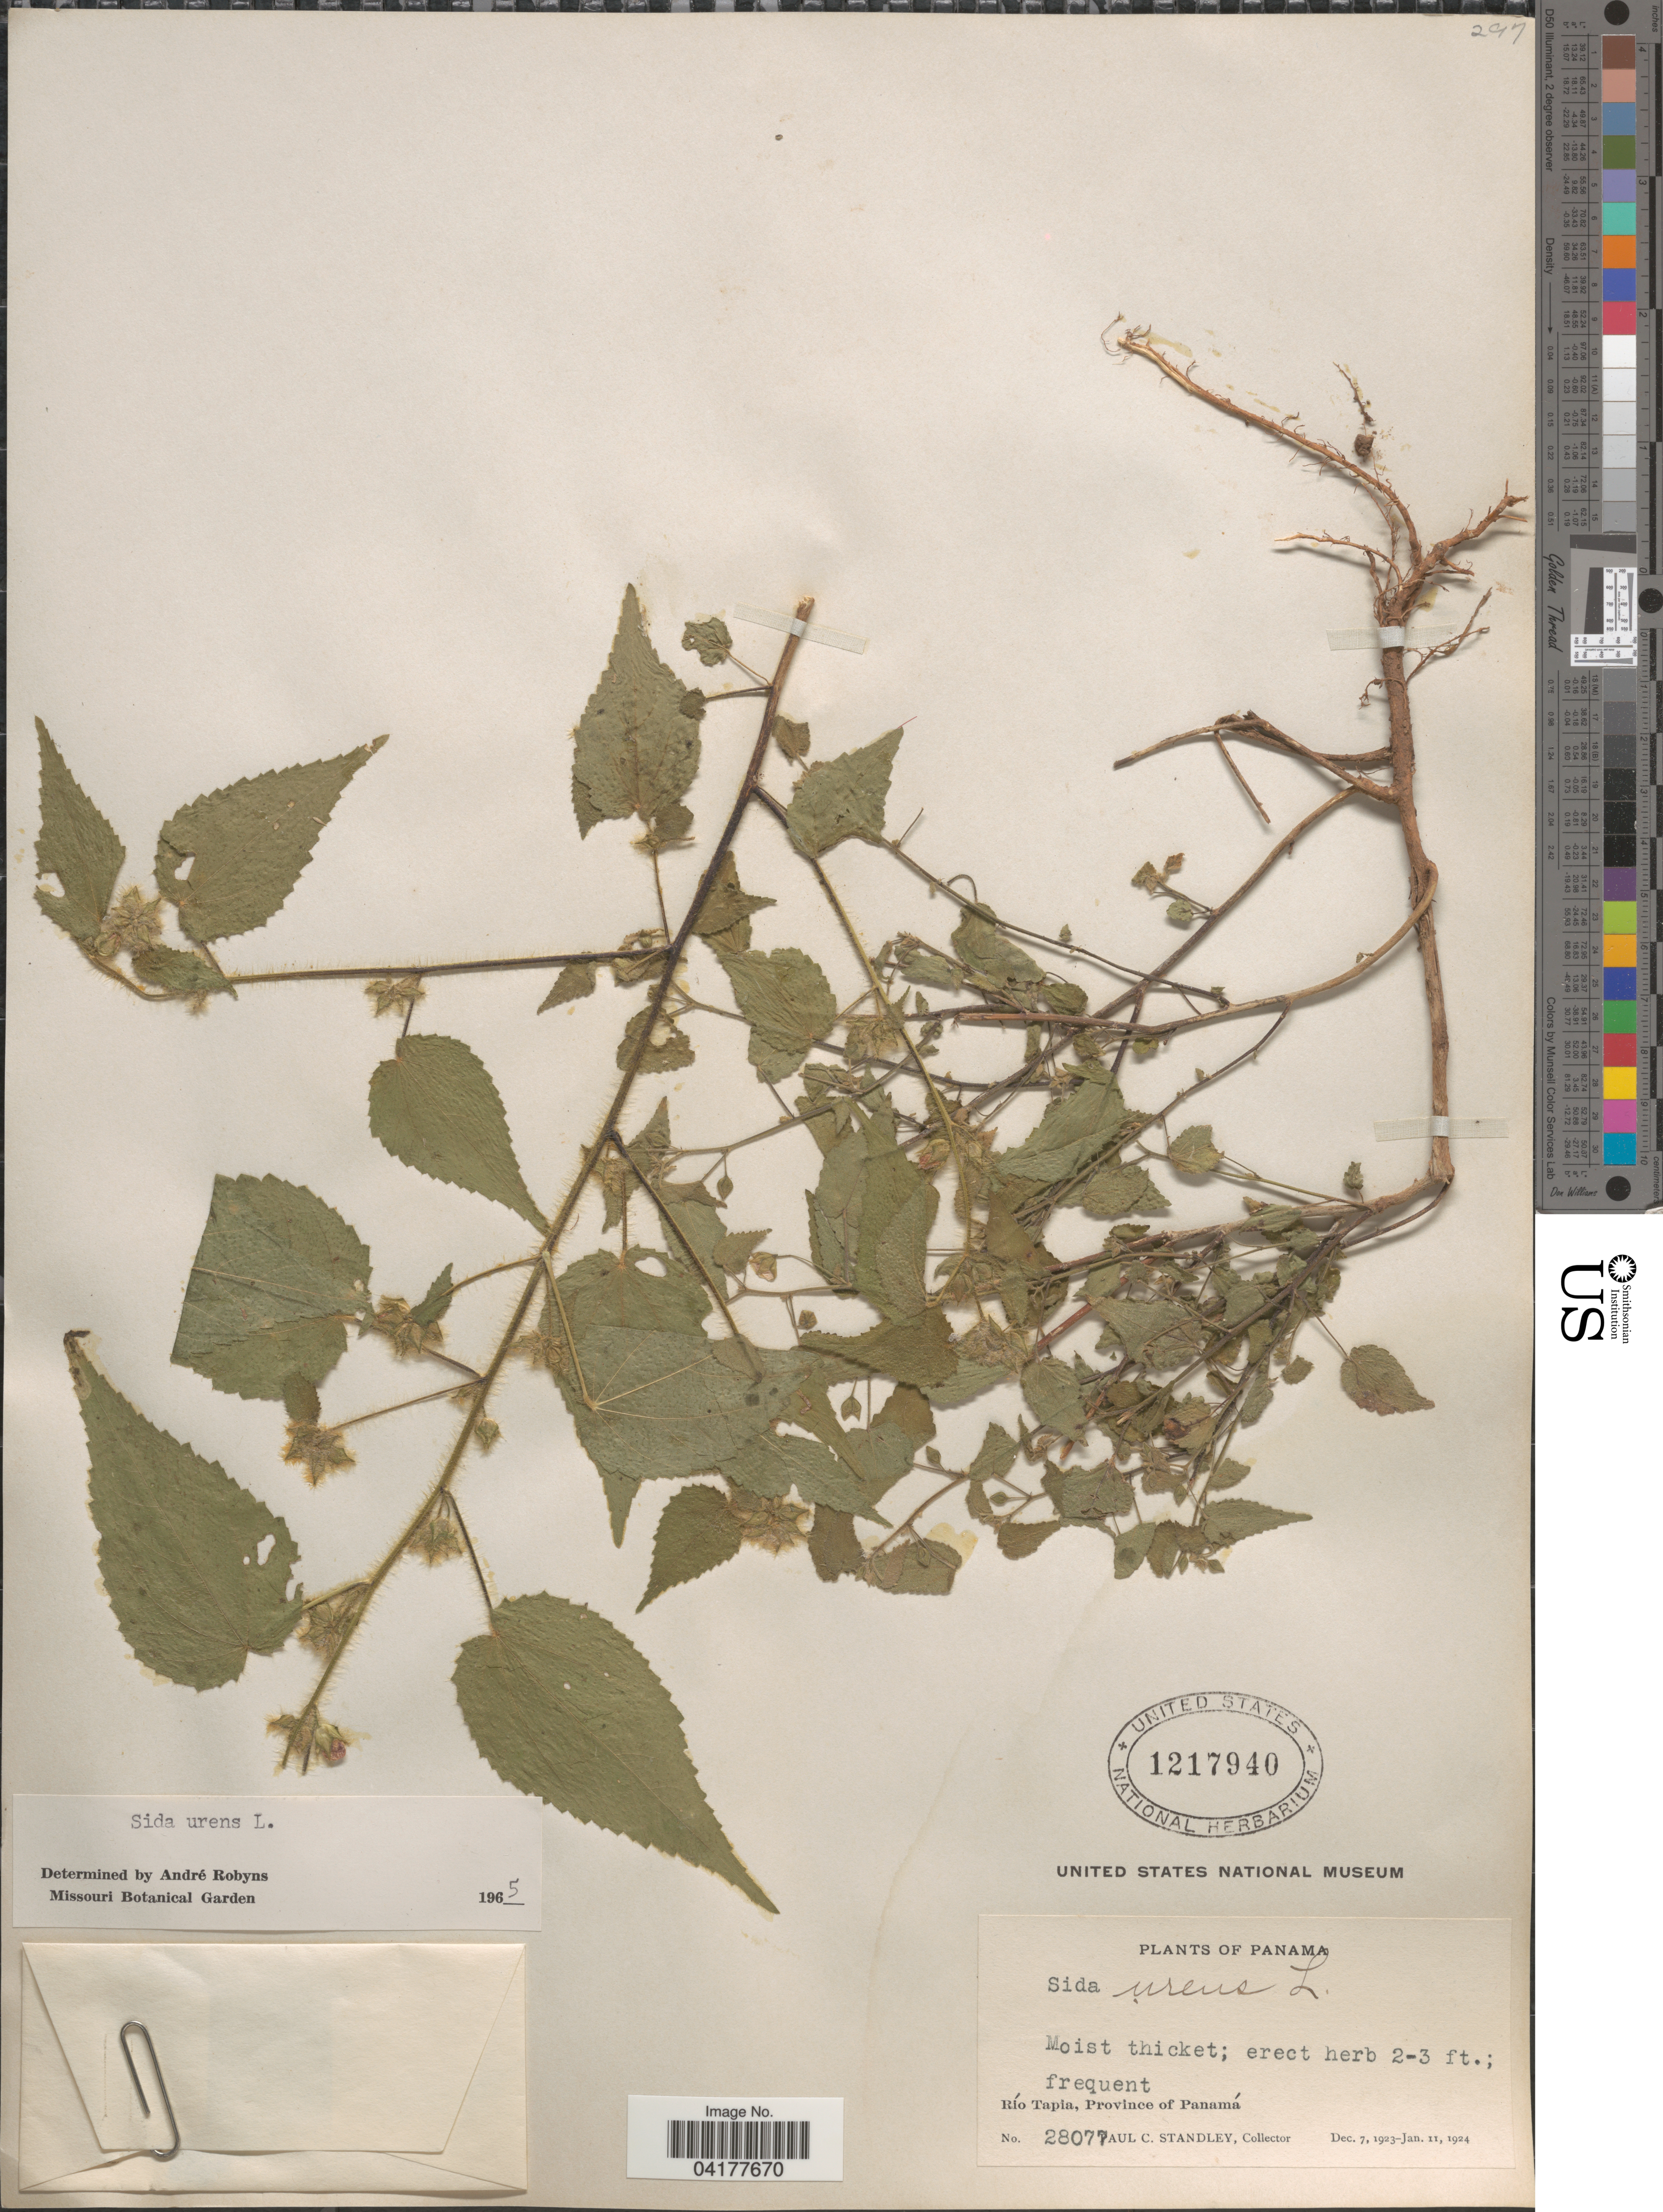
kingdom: Plantae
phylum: Tracheophyta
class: Magnoliopsida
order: Malvales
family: Malvaceae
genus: Sida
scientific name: Sida urens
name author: L.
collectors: P. C. Standley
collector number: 28077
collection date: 1923-12-07/1924-01-11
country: Panama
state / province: Panamá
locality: Río Tapia.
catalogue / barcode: US 1217940